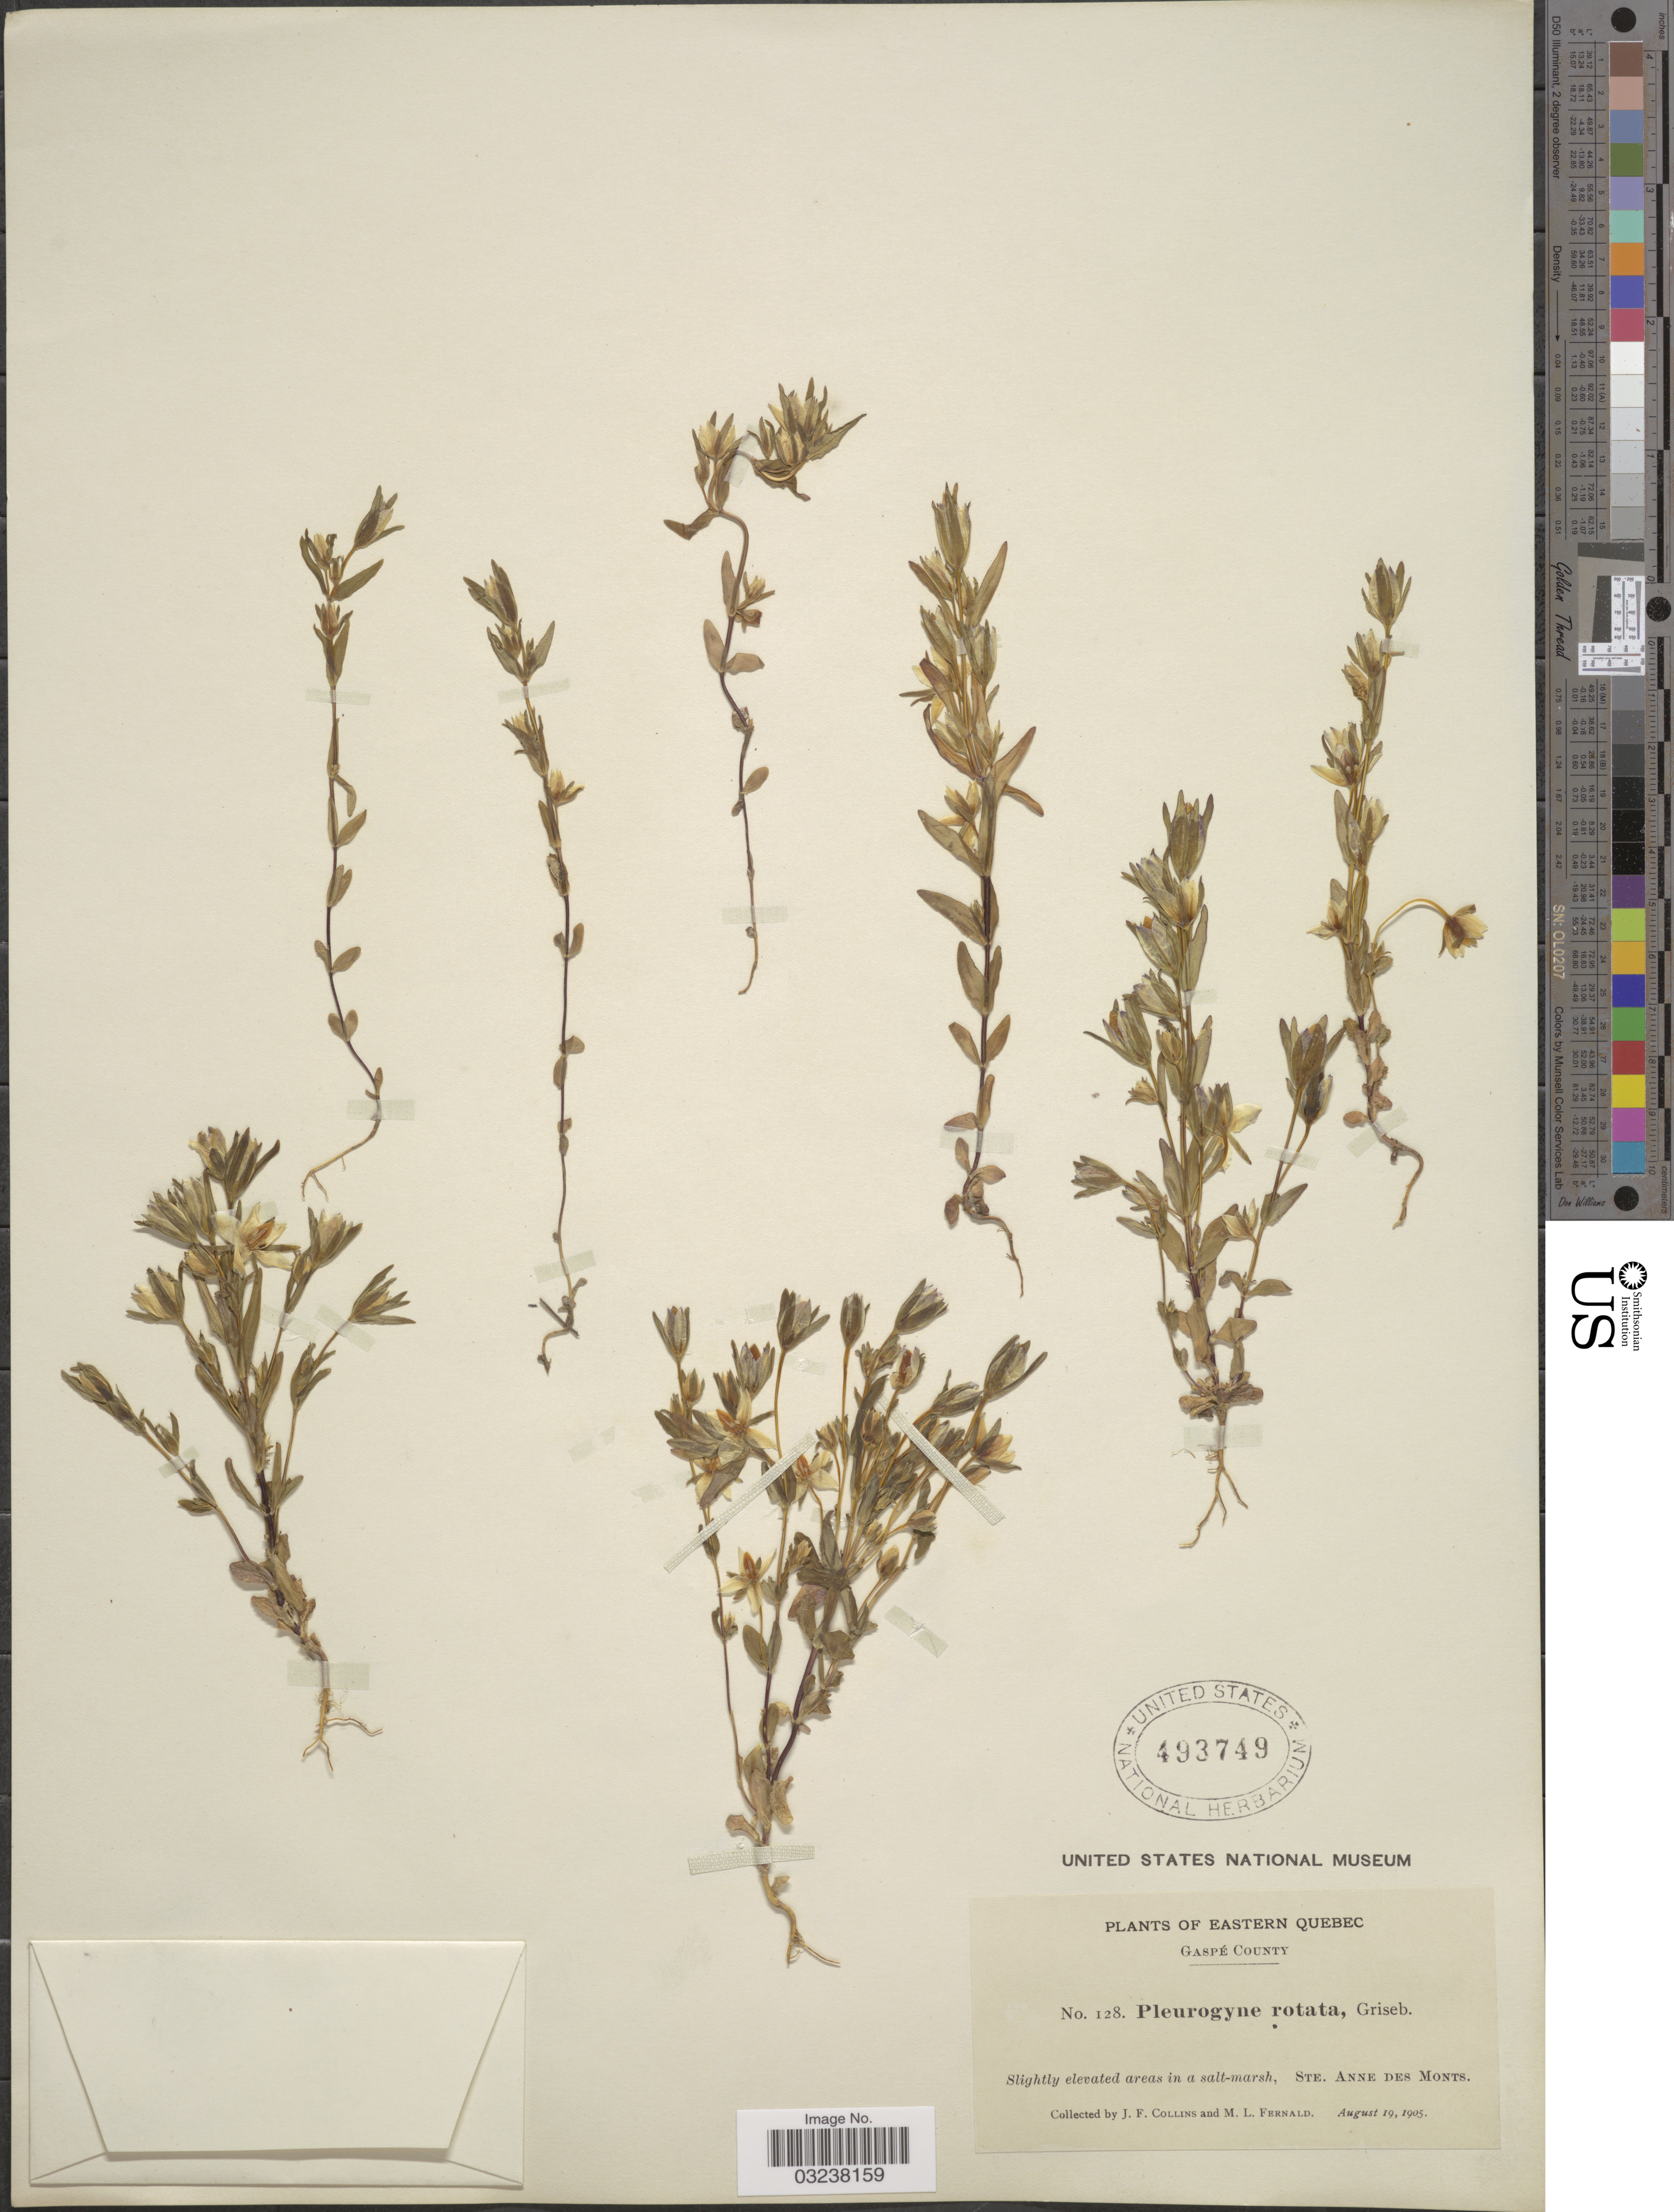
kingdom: Plantae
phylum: Tracheophyta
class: Magnoliopsida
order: Gentianales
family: Gentianaceae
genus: Lomatogonium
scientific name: Lomatogonium rotatum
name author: (L.) Fr.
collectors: J. Collins & M. L. Fernald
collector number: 128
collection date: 1905-08-19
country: Canada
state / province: Quebec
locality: Eastern Quebec. Gaspé County. Slightly elevated areas in a salt-marsh, Ste. Anne des Monts.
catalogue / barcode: US 493749